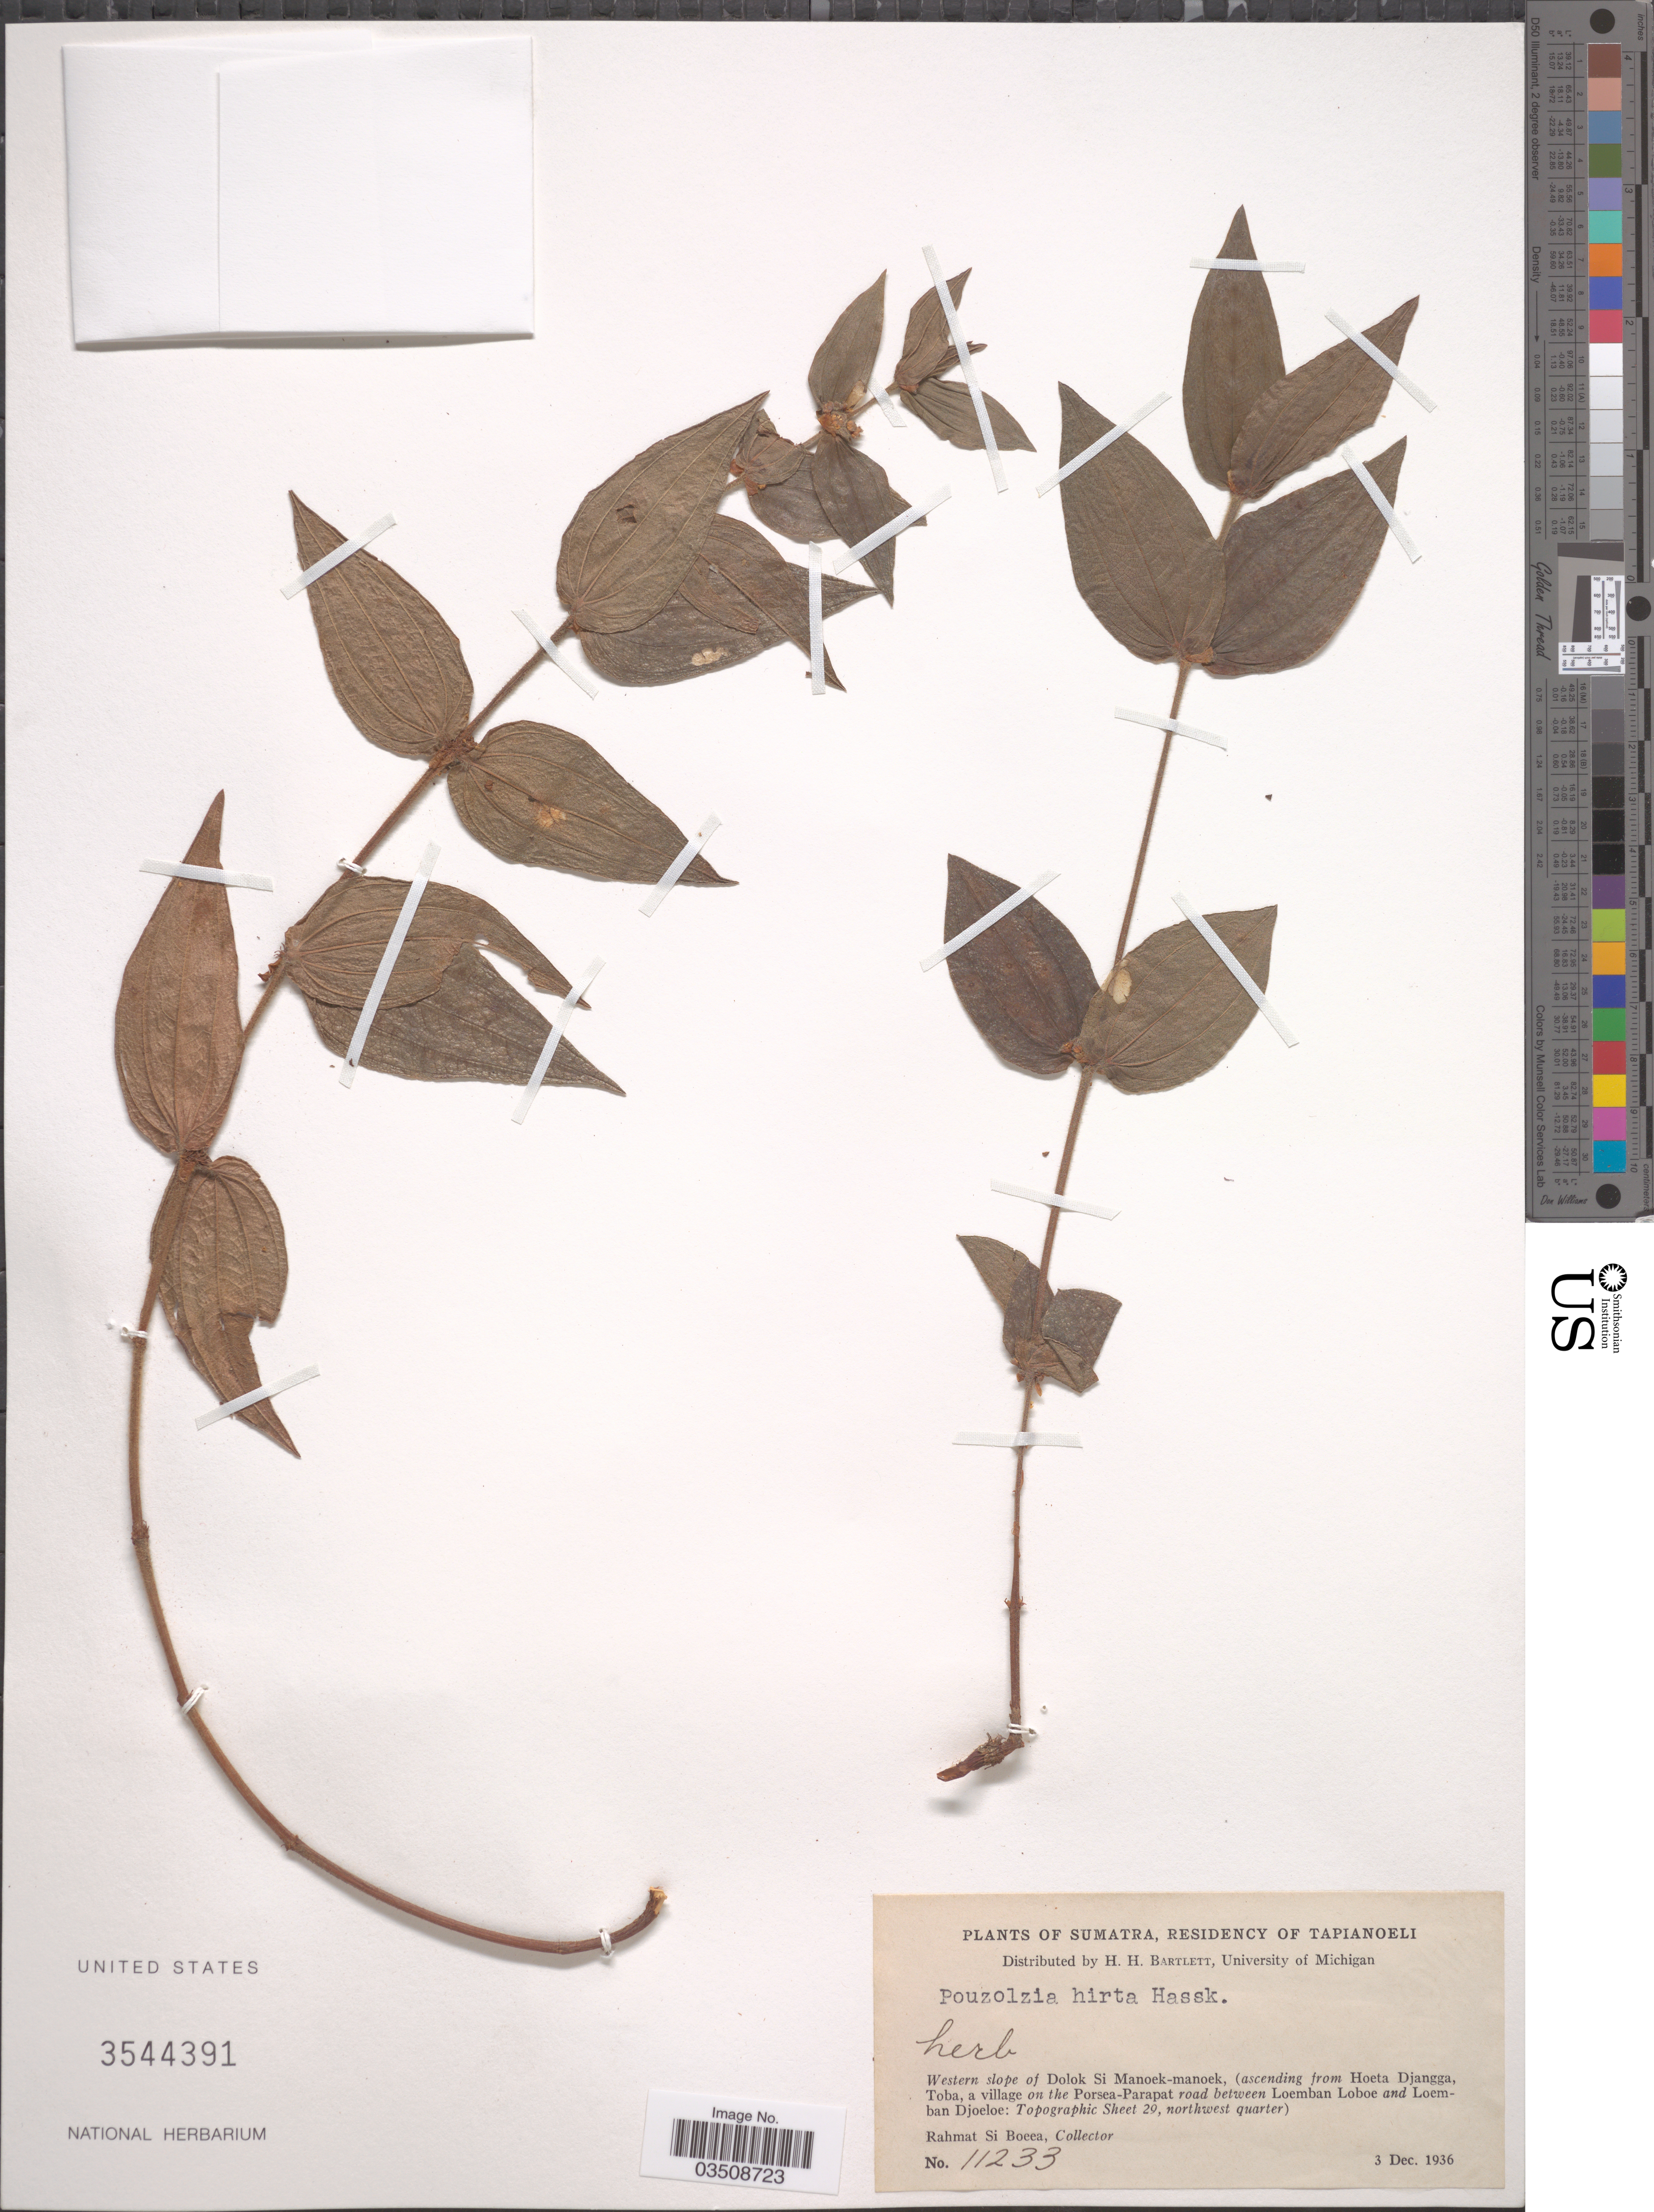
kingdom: Plantae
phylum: Tracheophyta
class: Magnoliopsida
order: Rosales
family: Urticaceae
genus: Gonostegia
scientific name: Gonostegia triandra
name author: (Blume) Miq.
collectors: Rahmat Si Boeea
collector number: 11233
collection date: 1936-12-03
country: Indonesia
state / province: Sumatra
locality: Residency of Tapianoeli. Western slope of Dolok Si Manoek-manoek, (ascending from Hoeta Djangga, Toba, a village on the Porsea-Parapat road between Loemban Loboe and Loemban Djoeloe: Topographic Sheet 29, northwest quarter).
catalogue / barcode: US 3544391